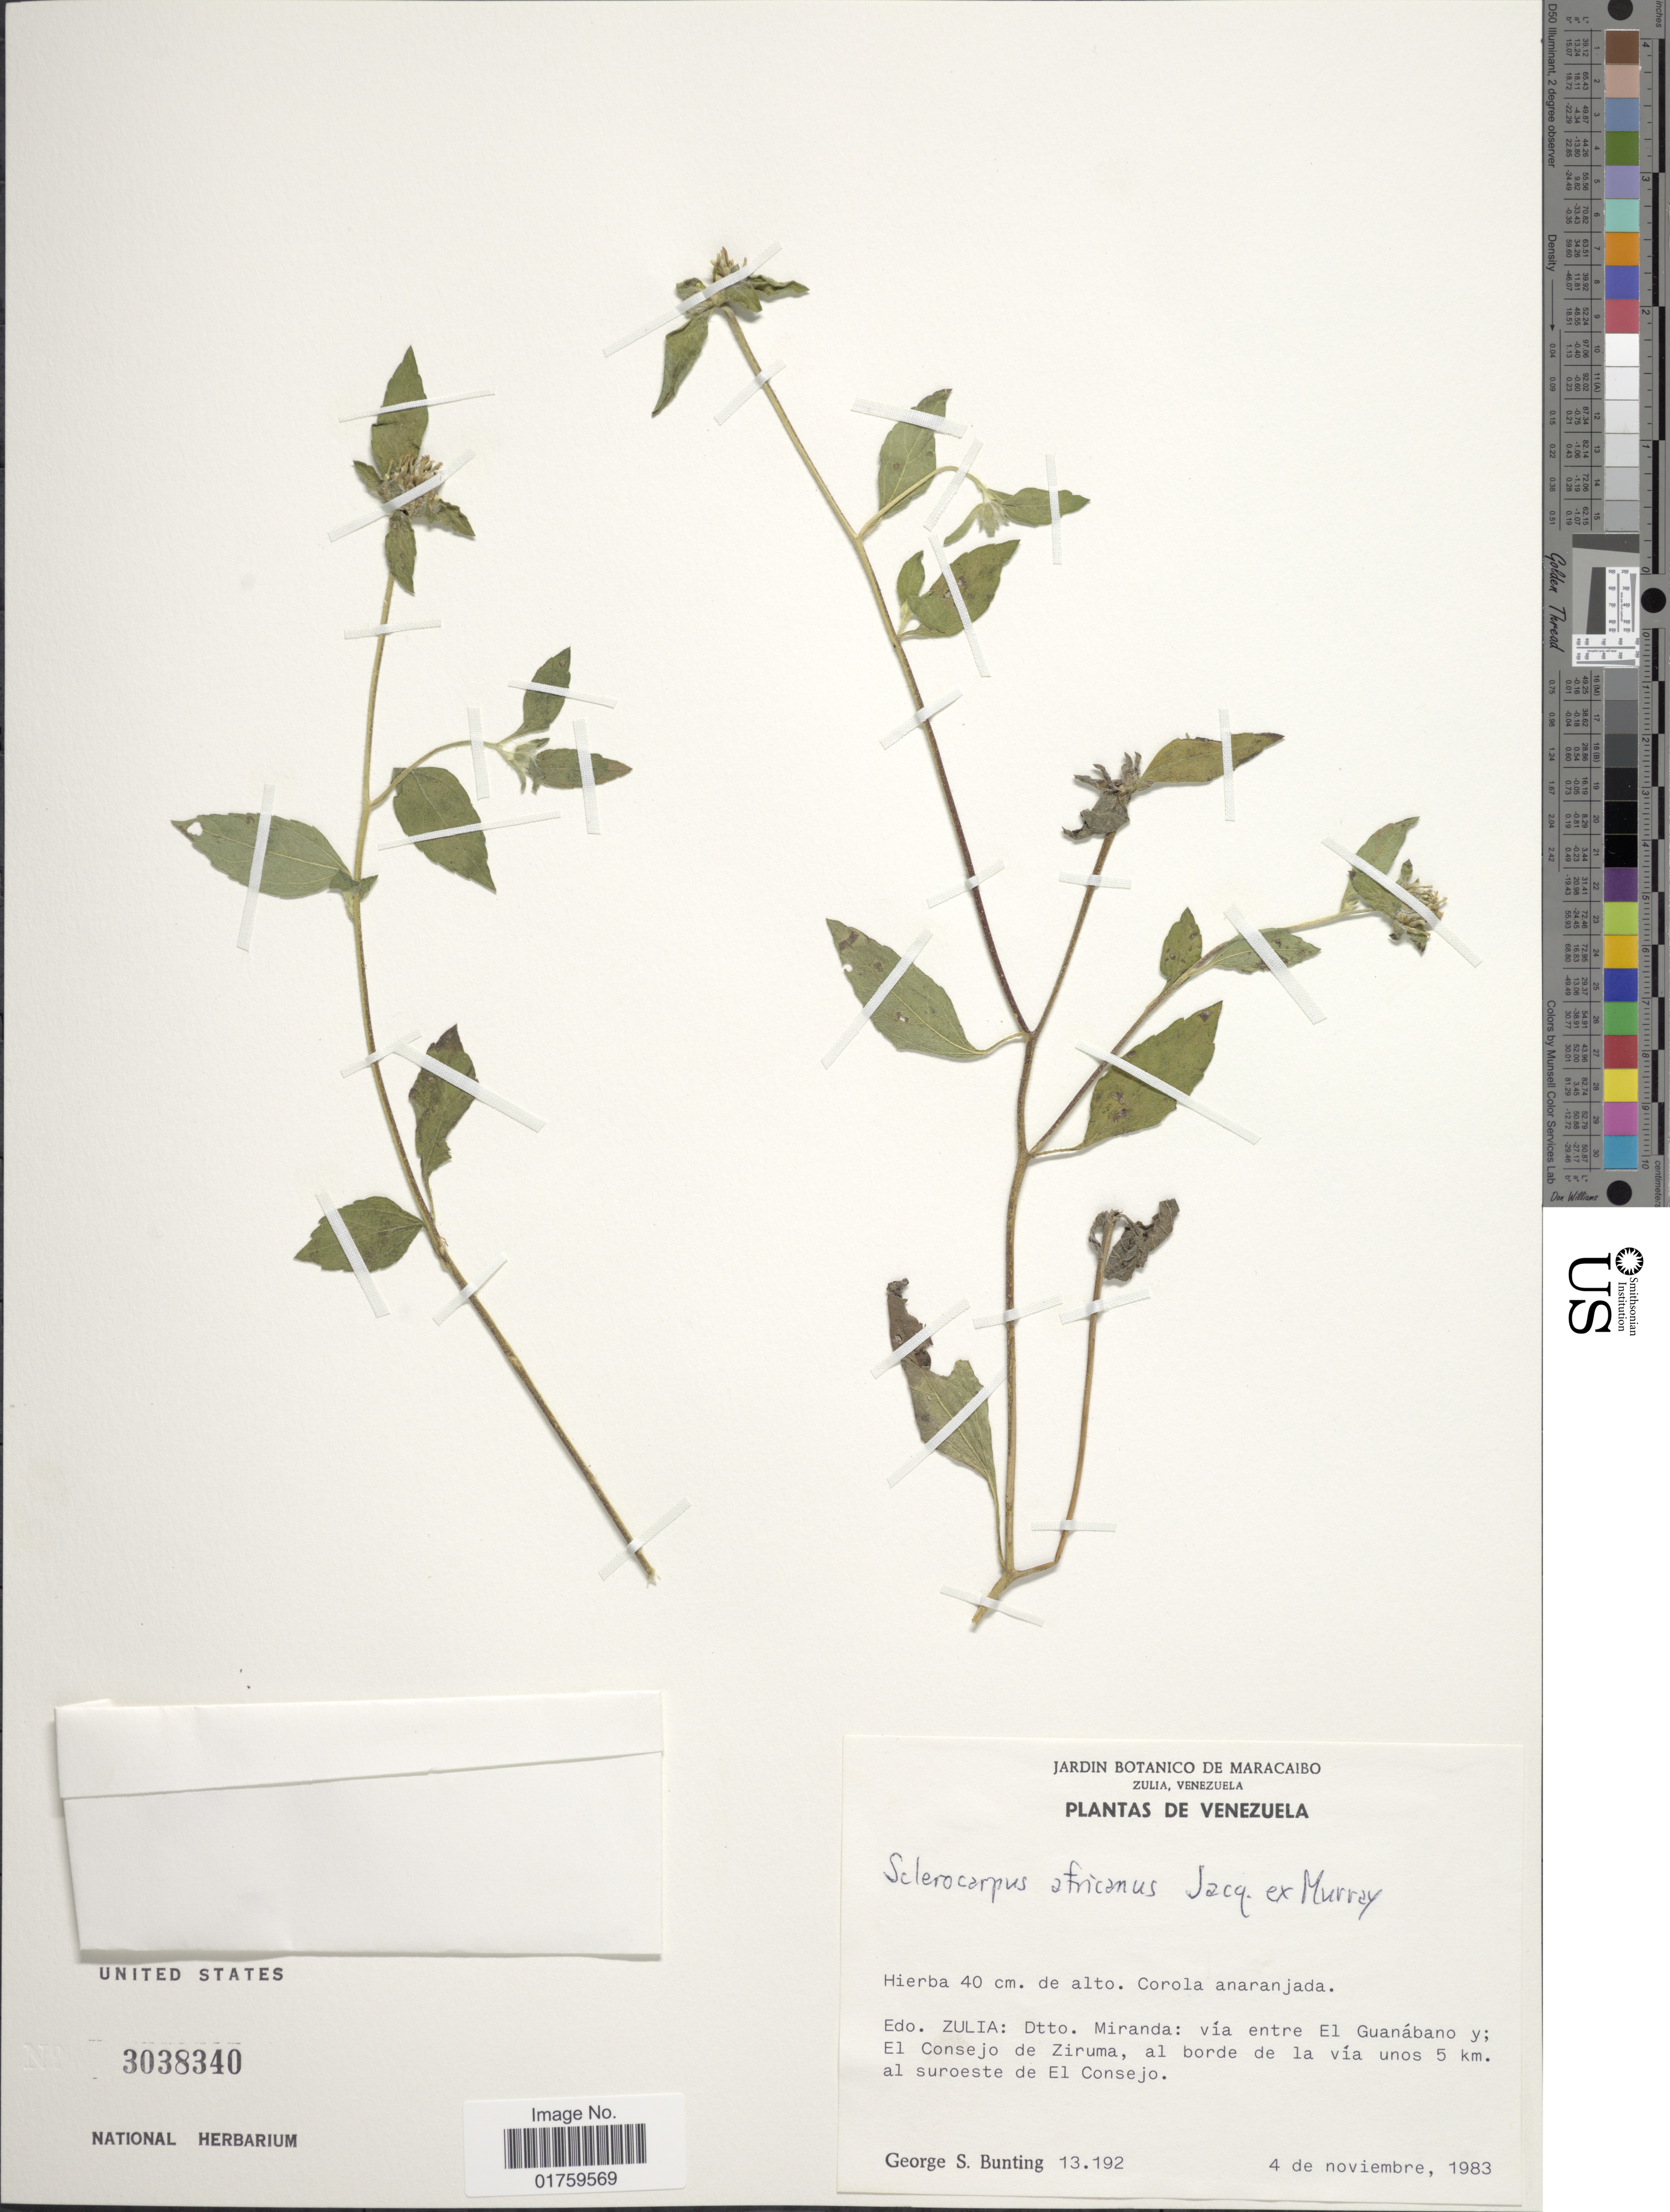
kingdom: Plantae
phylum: Tracheophyta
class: Magnoliopsida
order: Asterales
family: Asteraceae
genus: Sclerocarpus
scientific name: Sclerocarpus africanus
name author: Jacq.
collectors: G. S. Bunting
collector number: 13192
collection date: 1983-11-04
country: Venezuela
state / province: Zulia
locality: Edo. Zulia: Dtto. Miranda: via entre El Guanabano y; El Consejo de Ziruma, al borde de la via unos 5 km. al suroeste de El Consejo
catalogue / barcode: US 3038340